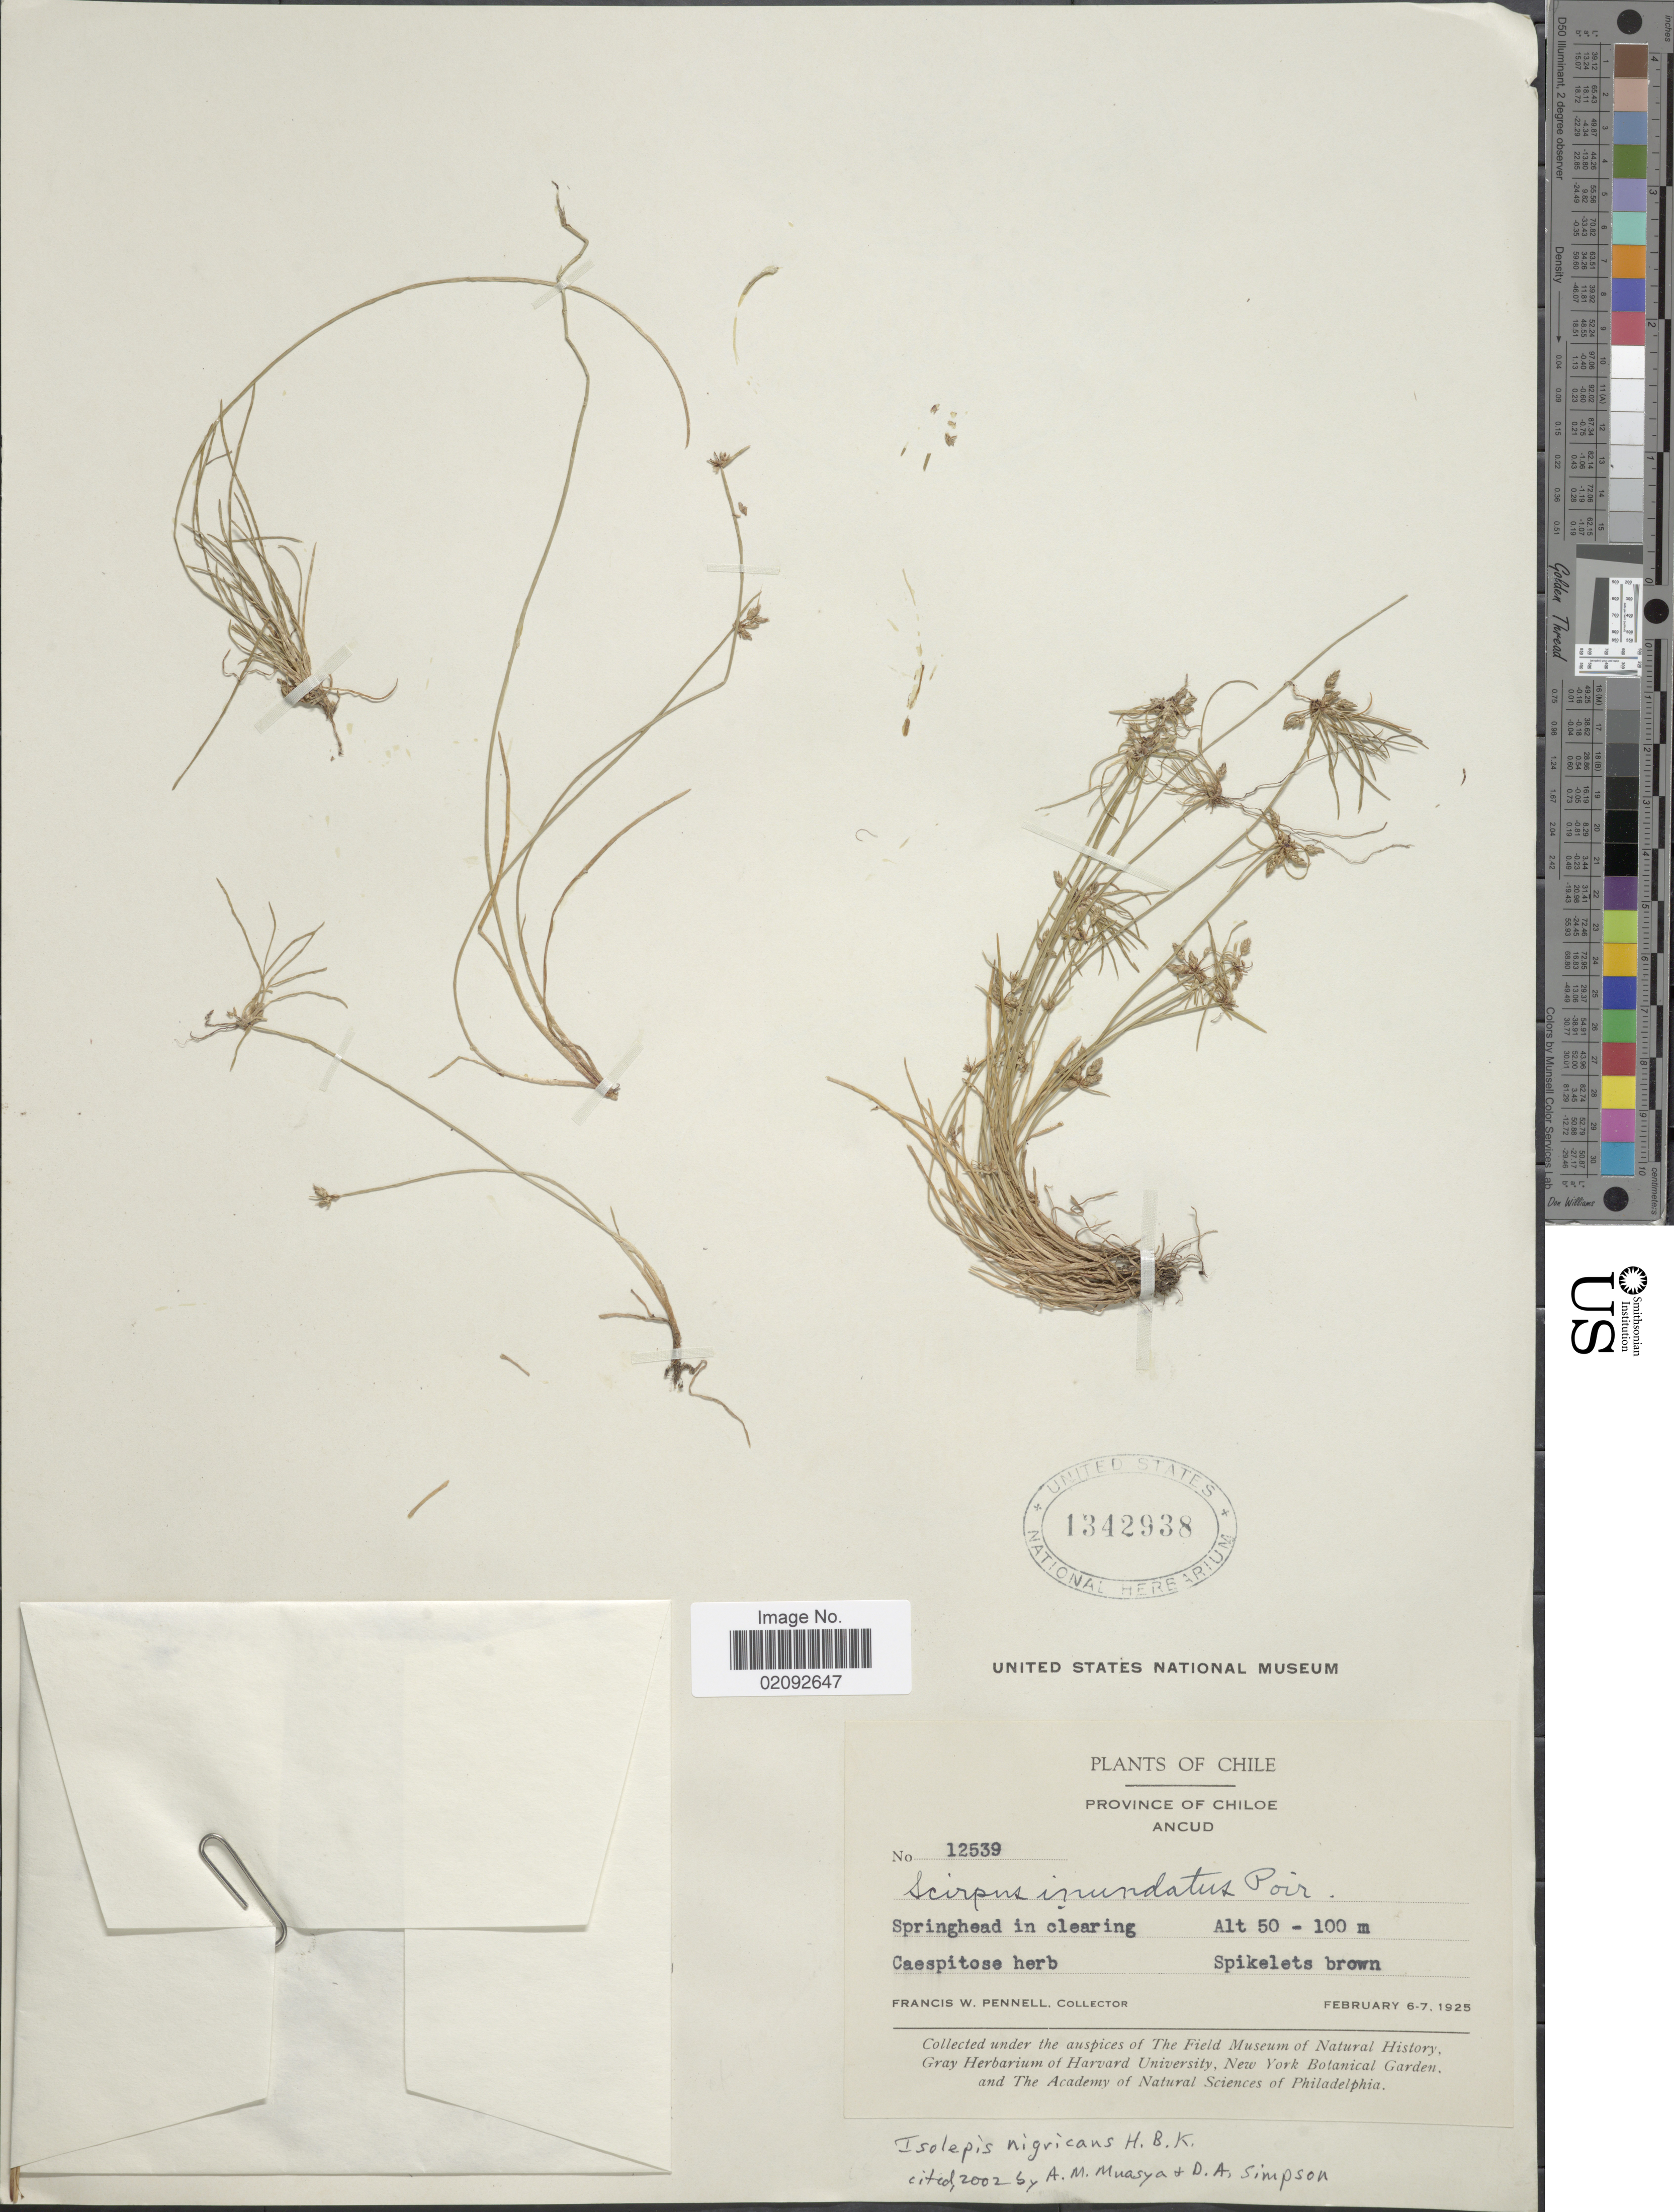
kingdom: Plantae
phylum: Tracheophyta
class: Liliopsida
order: Poales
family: Cyperaceae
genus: Isolepis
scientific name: Isolepis nigricans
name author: Kunth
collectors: F. W. Pennell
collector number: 12539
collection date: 1925-02-06/1925-02-07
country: Chile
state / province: Arica y Parinacota (XV)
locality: Province of Chiloe, Ancud, Springhead in clearing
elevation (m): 50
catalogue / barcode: US 1342938